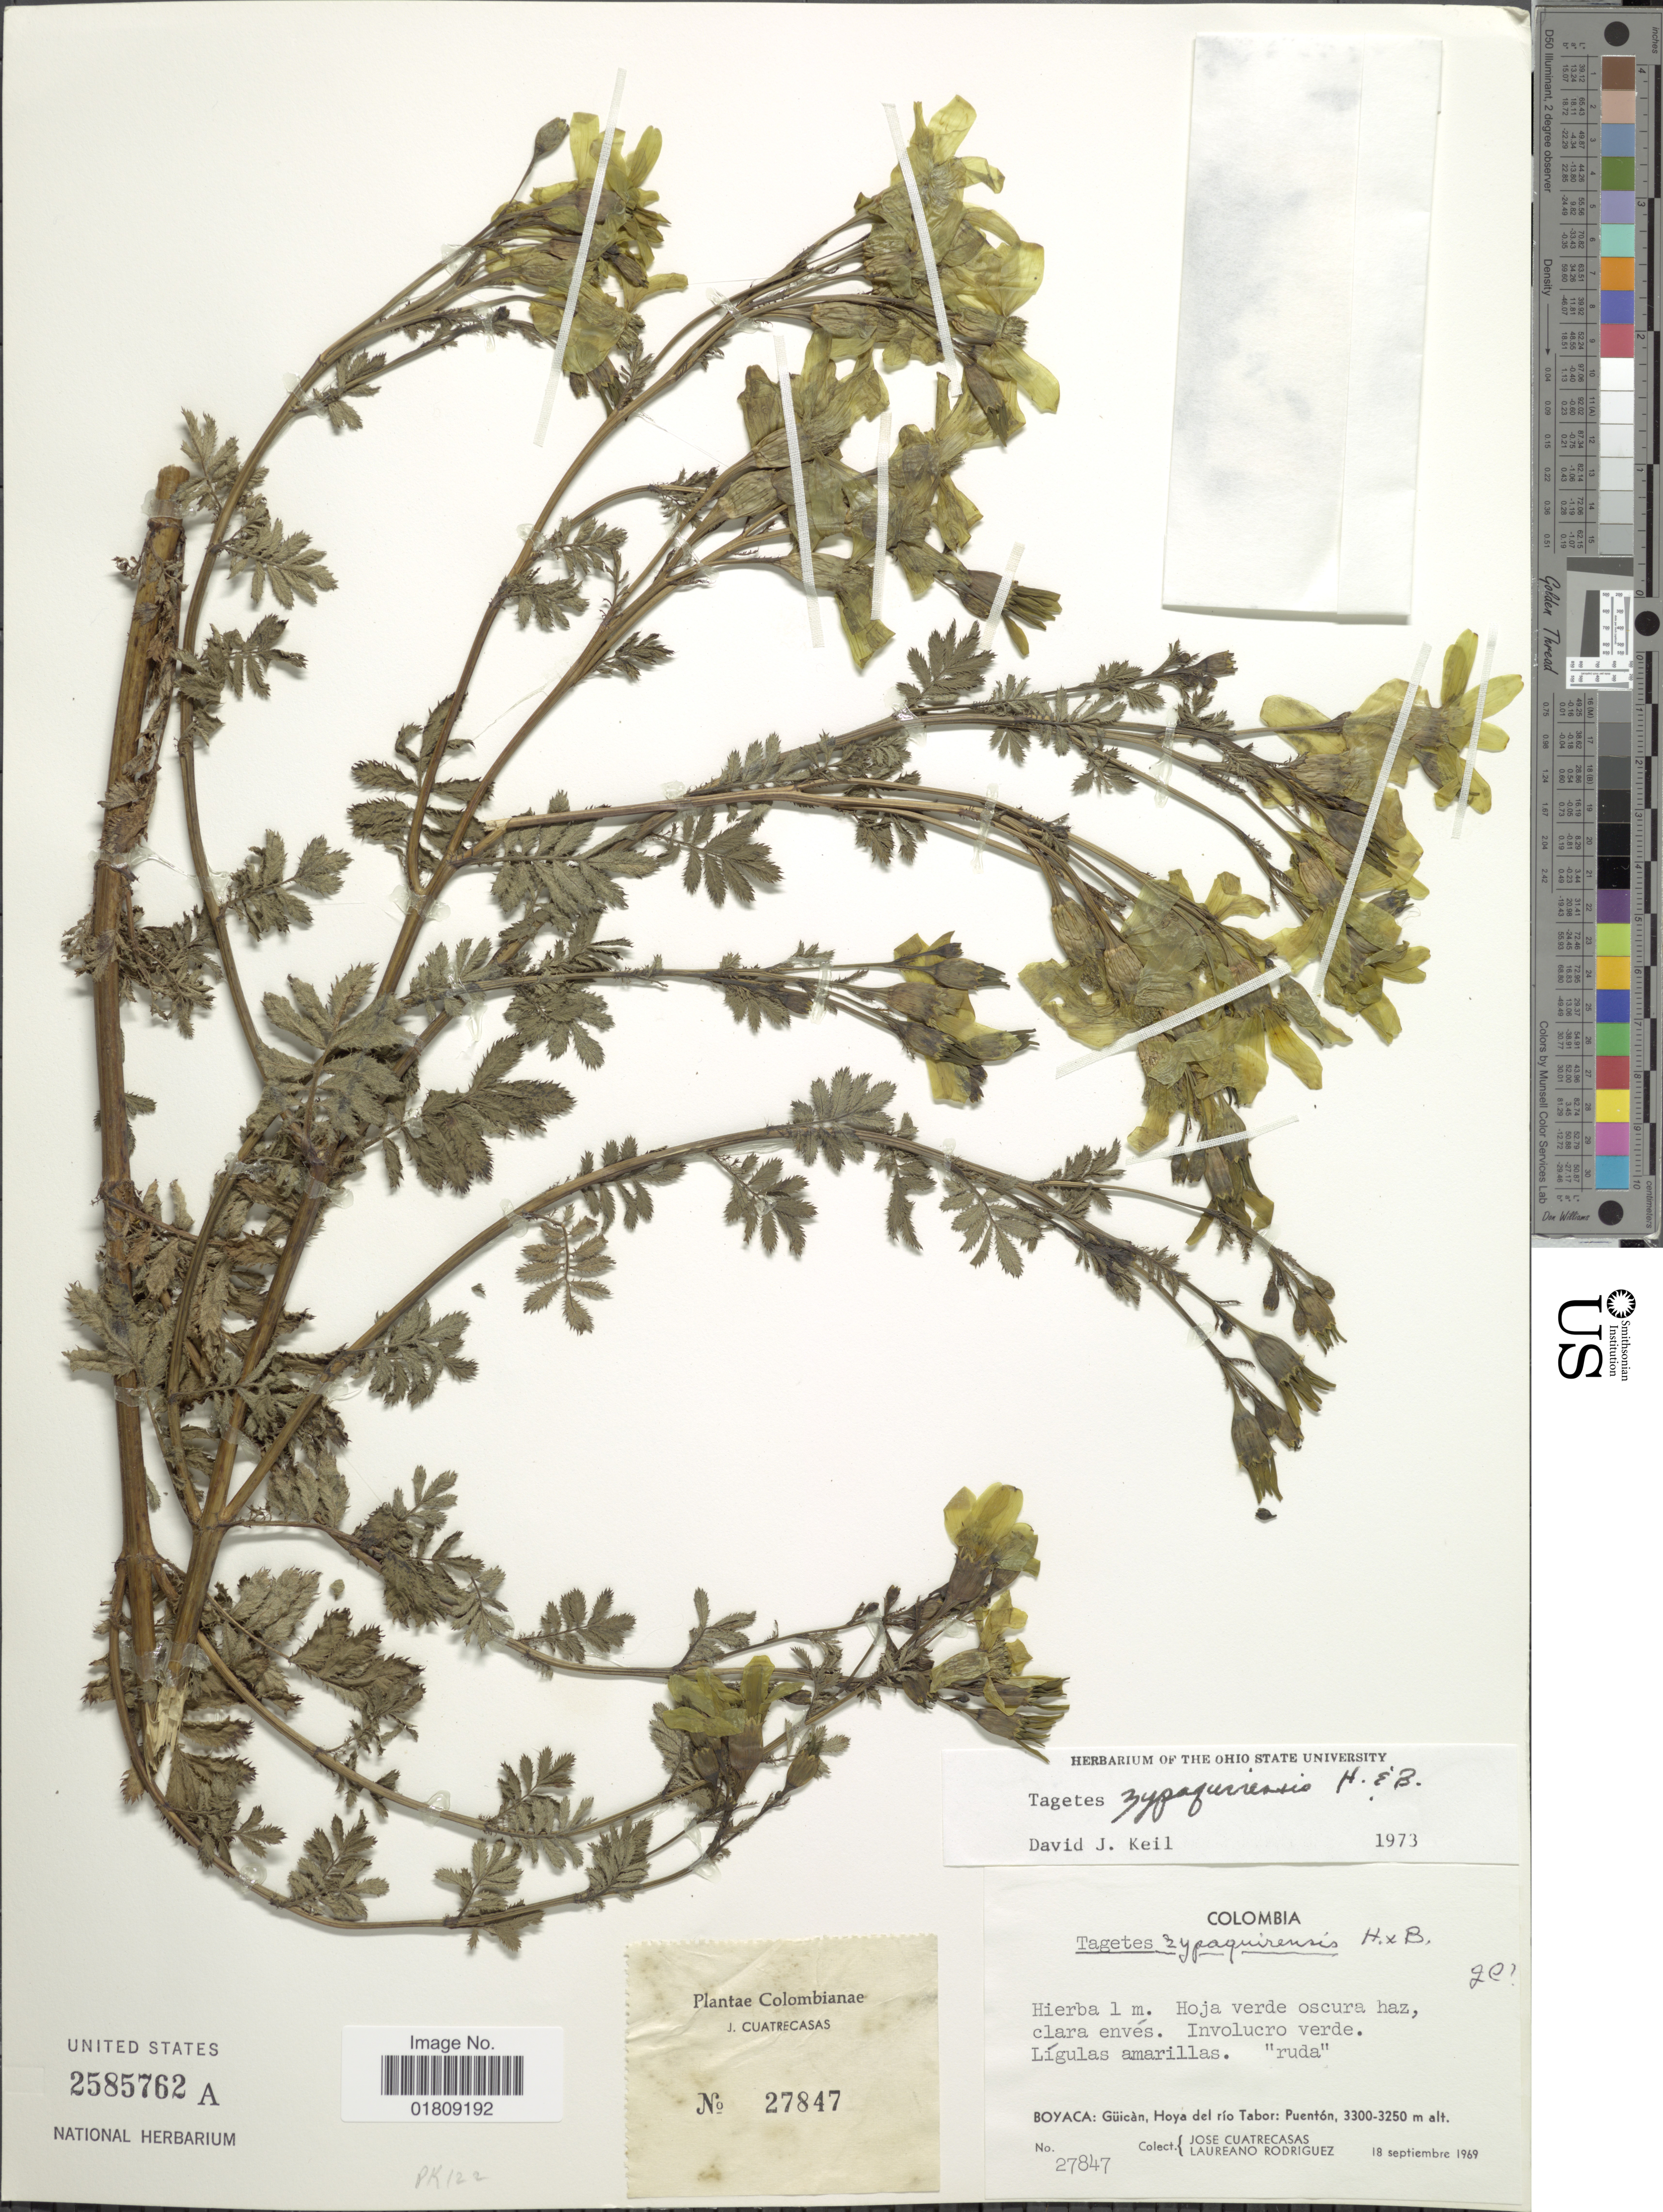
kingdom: Plantae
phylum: Tracheophyta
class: Magnoliopsida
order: Asterales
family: Asteraceae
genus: Tagetes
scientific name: Tagetes zypaquirensis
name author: Humb. & Bonpl.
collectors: J. Cuatrecasas & L. Rodriguez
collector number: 27847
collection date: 1969-09-18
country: Colombia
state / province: Boyacá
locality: Guican, Hoya del rio Tabor, Puenton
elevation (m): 3250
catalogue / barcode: US 2585762A